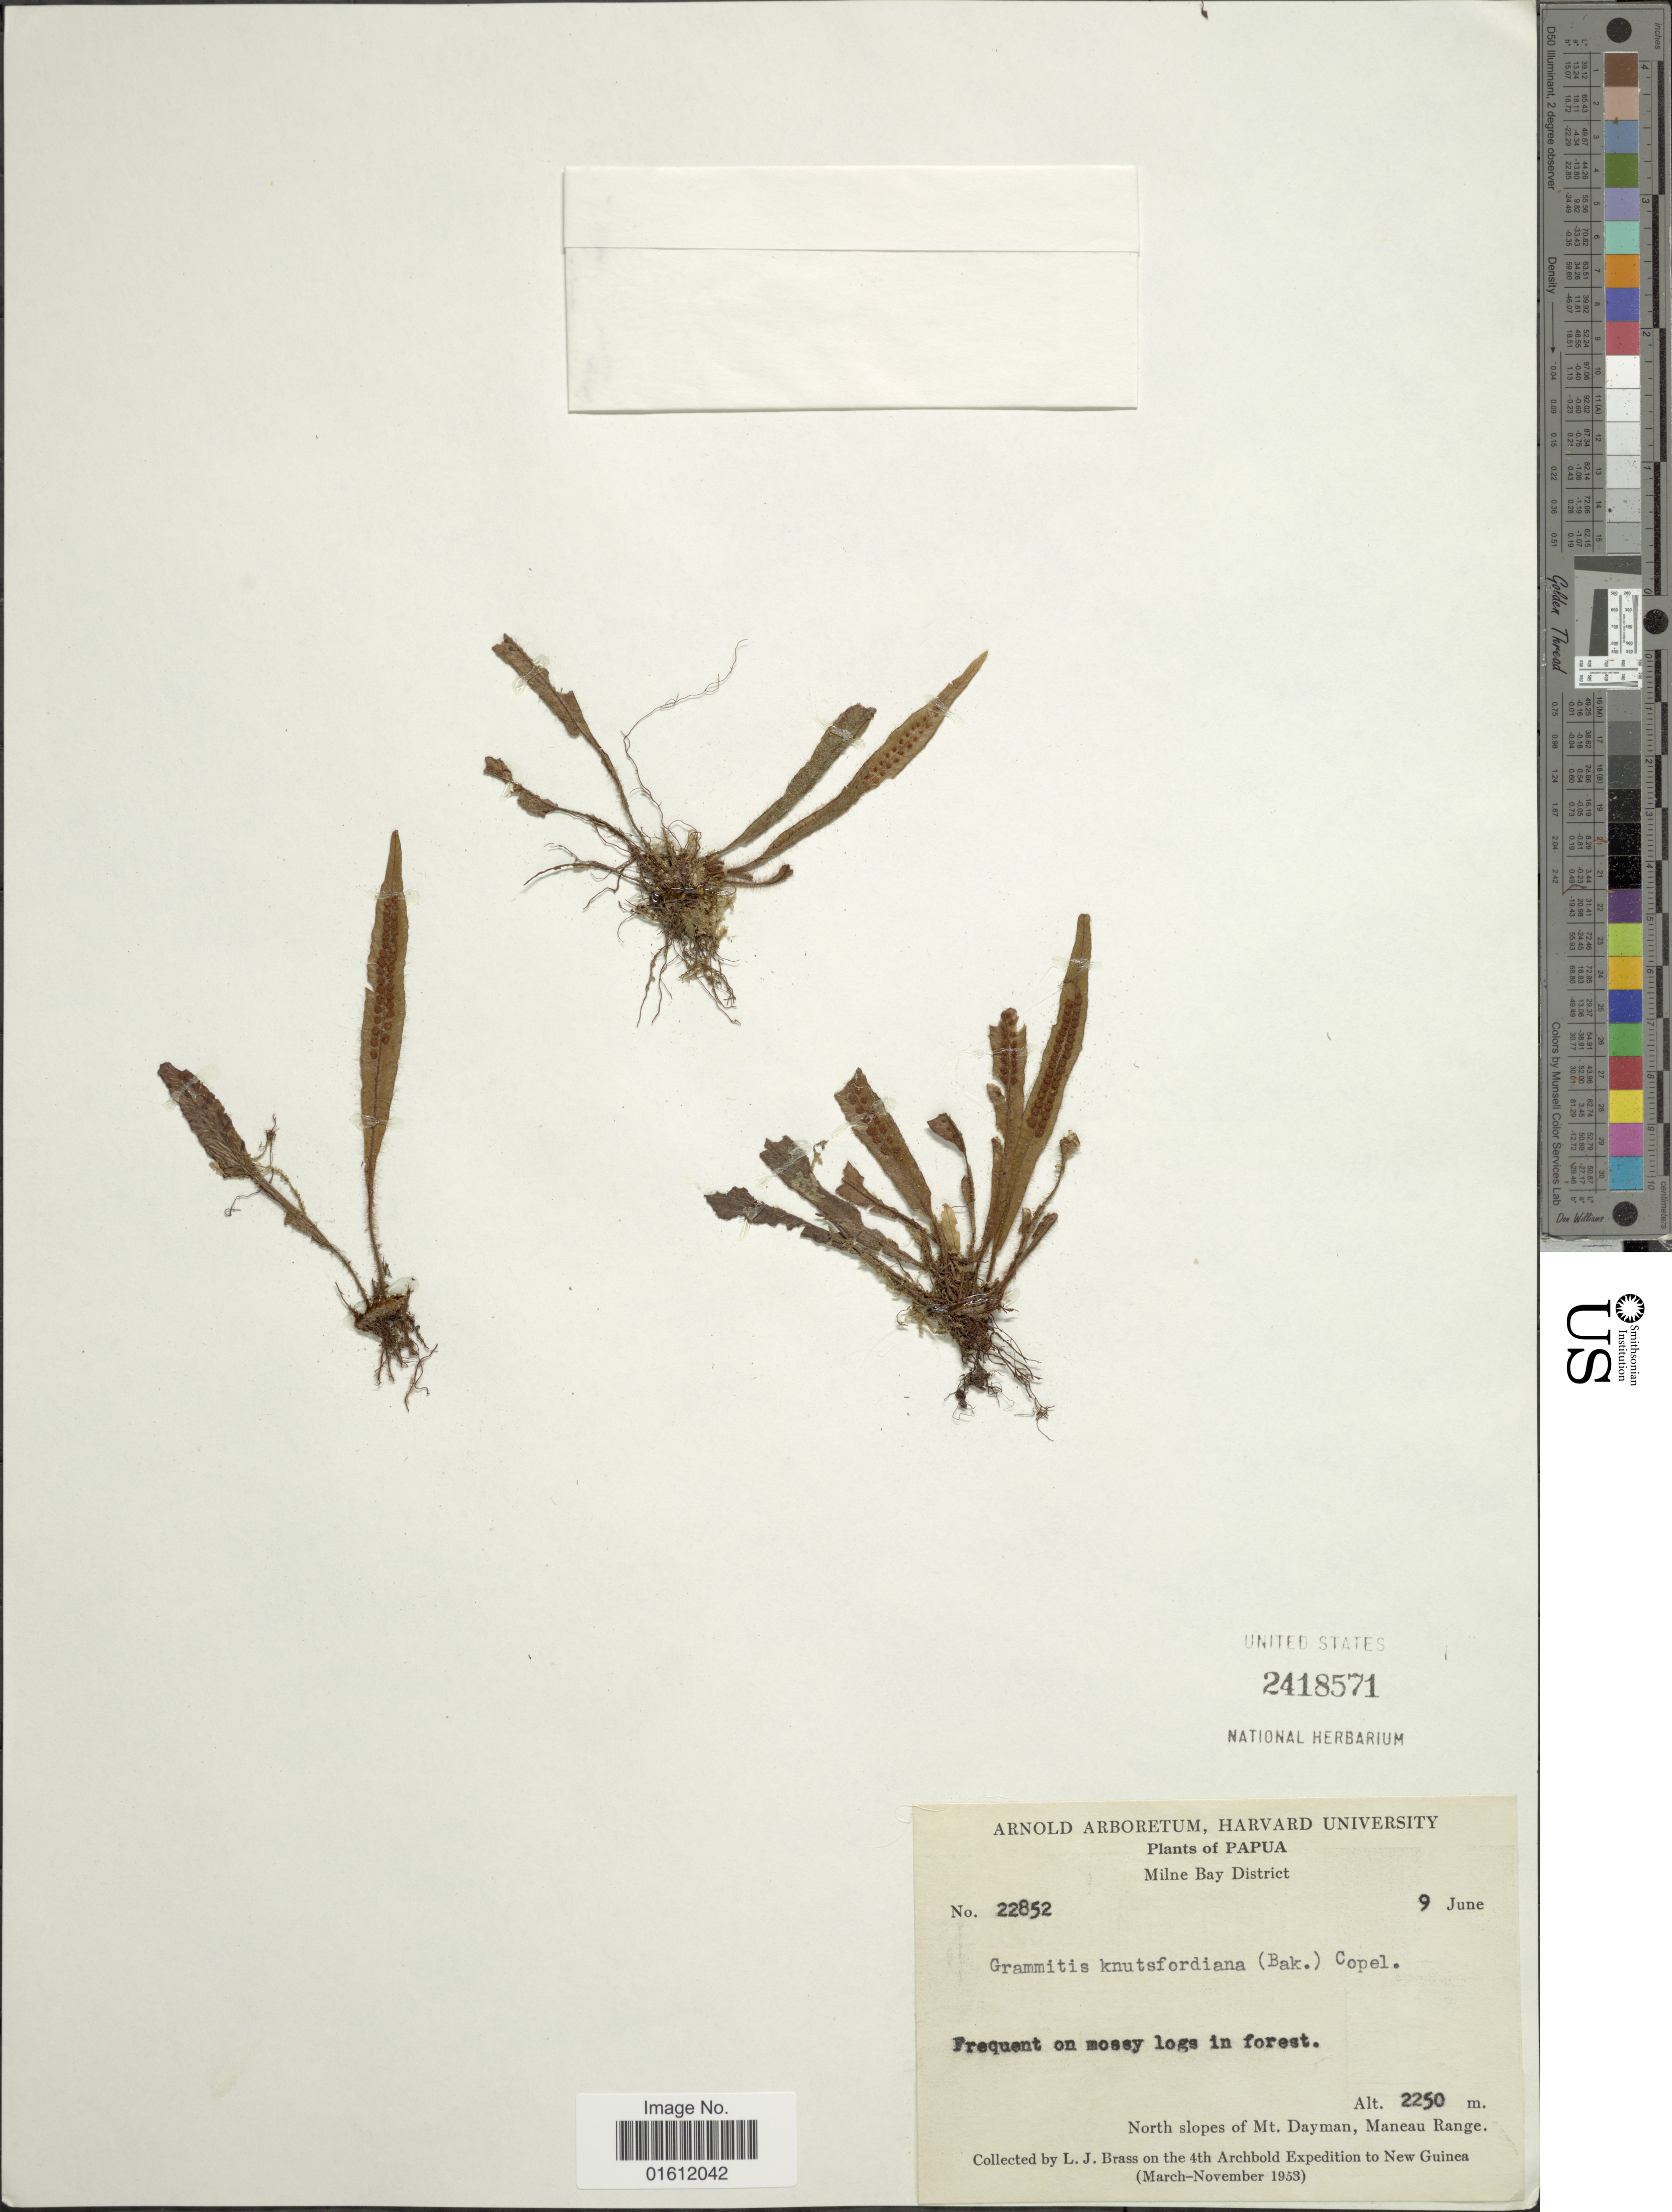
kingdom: Plantae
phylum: Tracheophyta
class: Polypodiopsida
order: Polypodiales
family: Polypodiaceae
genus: Oreogrammitis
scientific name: Oreogrammitis knutsfordiana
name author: (Baker) Parris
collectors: L. J. Brass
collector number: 22852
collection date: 1953-06-09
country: Papua New Guinea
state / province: Milne Bay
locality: Milne Bay District, North slope of Mt Dayman, Maneau Range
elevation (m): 2250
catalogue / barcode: US 2418571